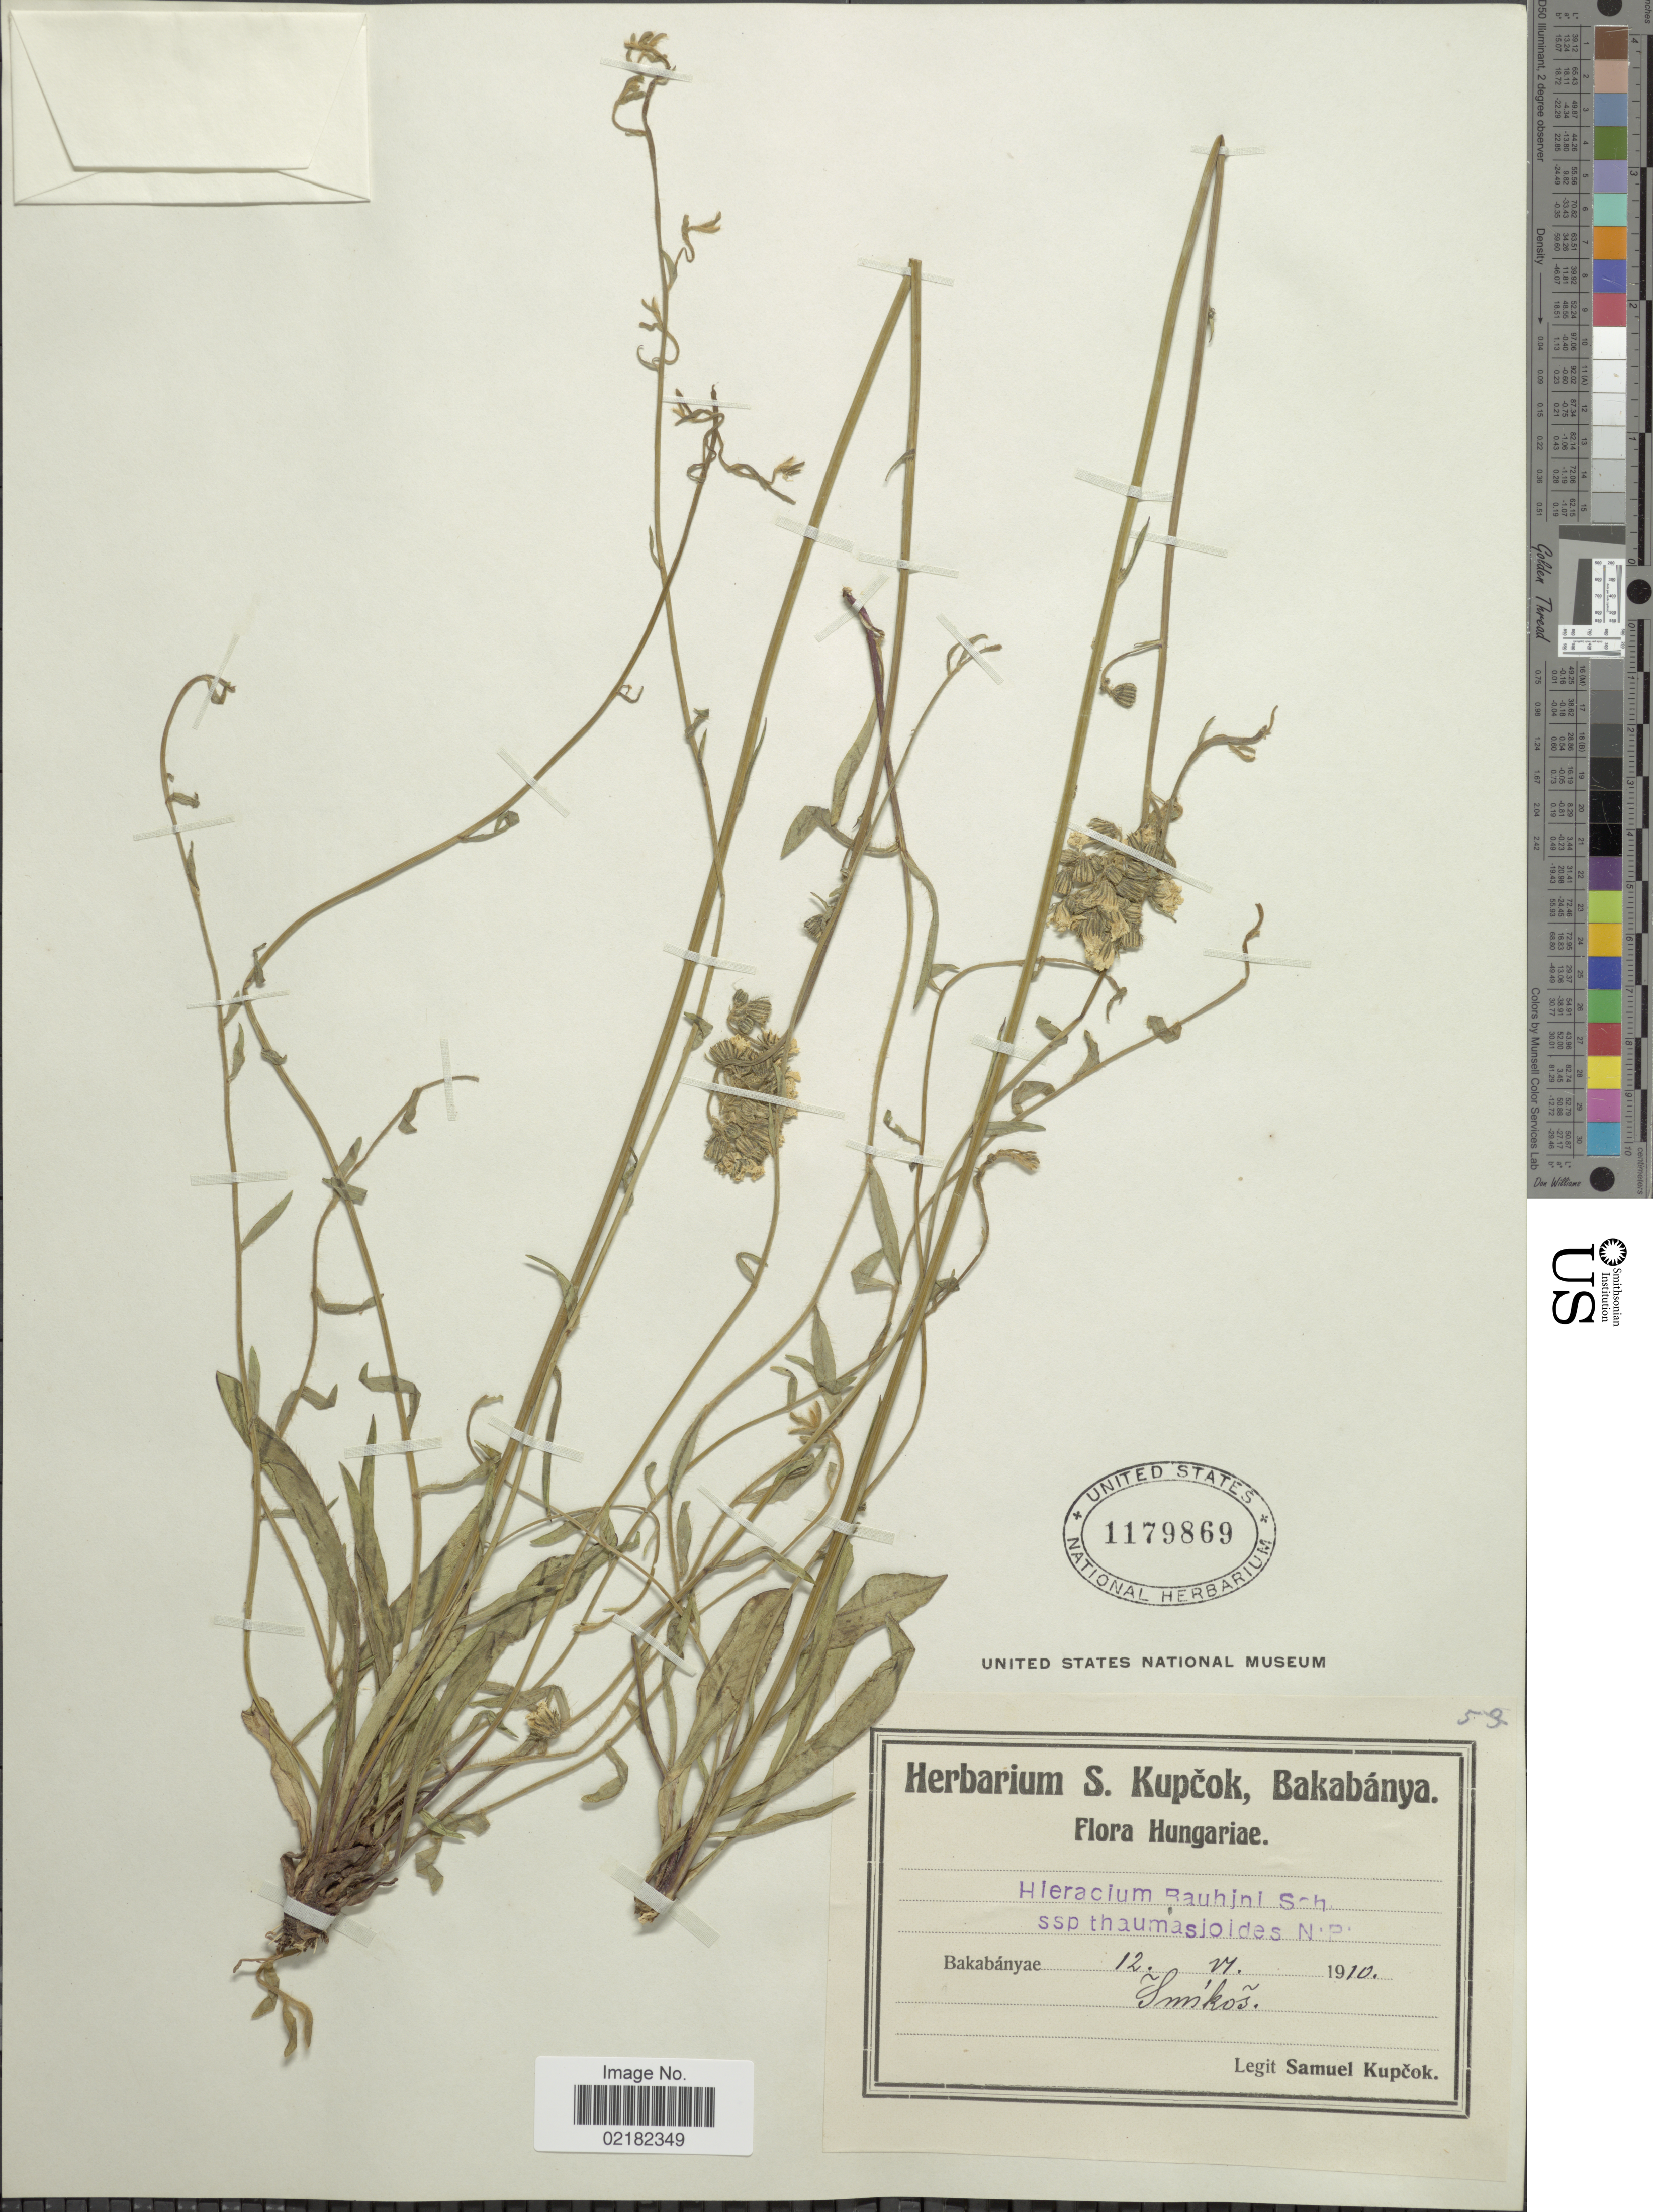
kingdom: Plantae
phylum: Tracheophyta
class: Magnoliopsida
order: Asterales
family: Asteraceae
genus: Hieracium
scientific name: Hieracium bauhini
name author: Schult.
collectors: S. Kupcok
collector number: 53*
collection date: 1910-06-12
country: Hungary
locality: Hungariae, Bakabanyae, Imikos [interpreted].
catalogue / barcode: US 1179869